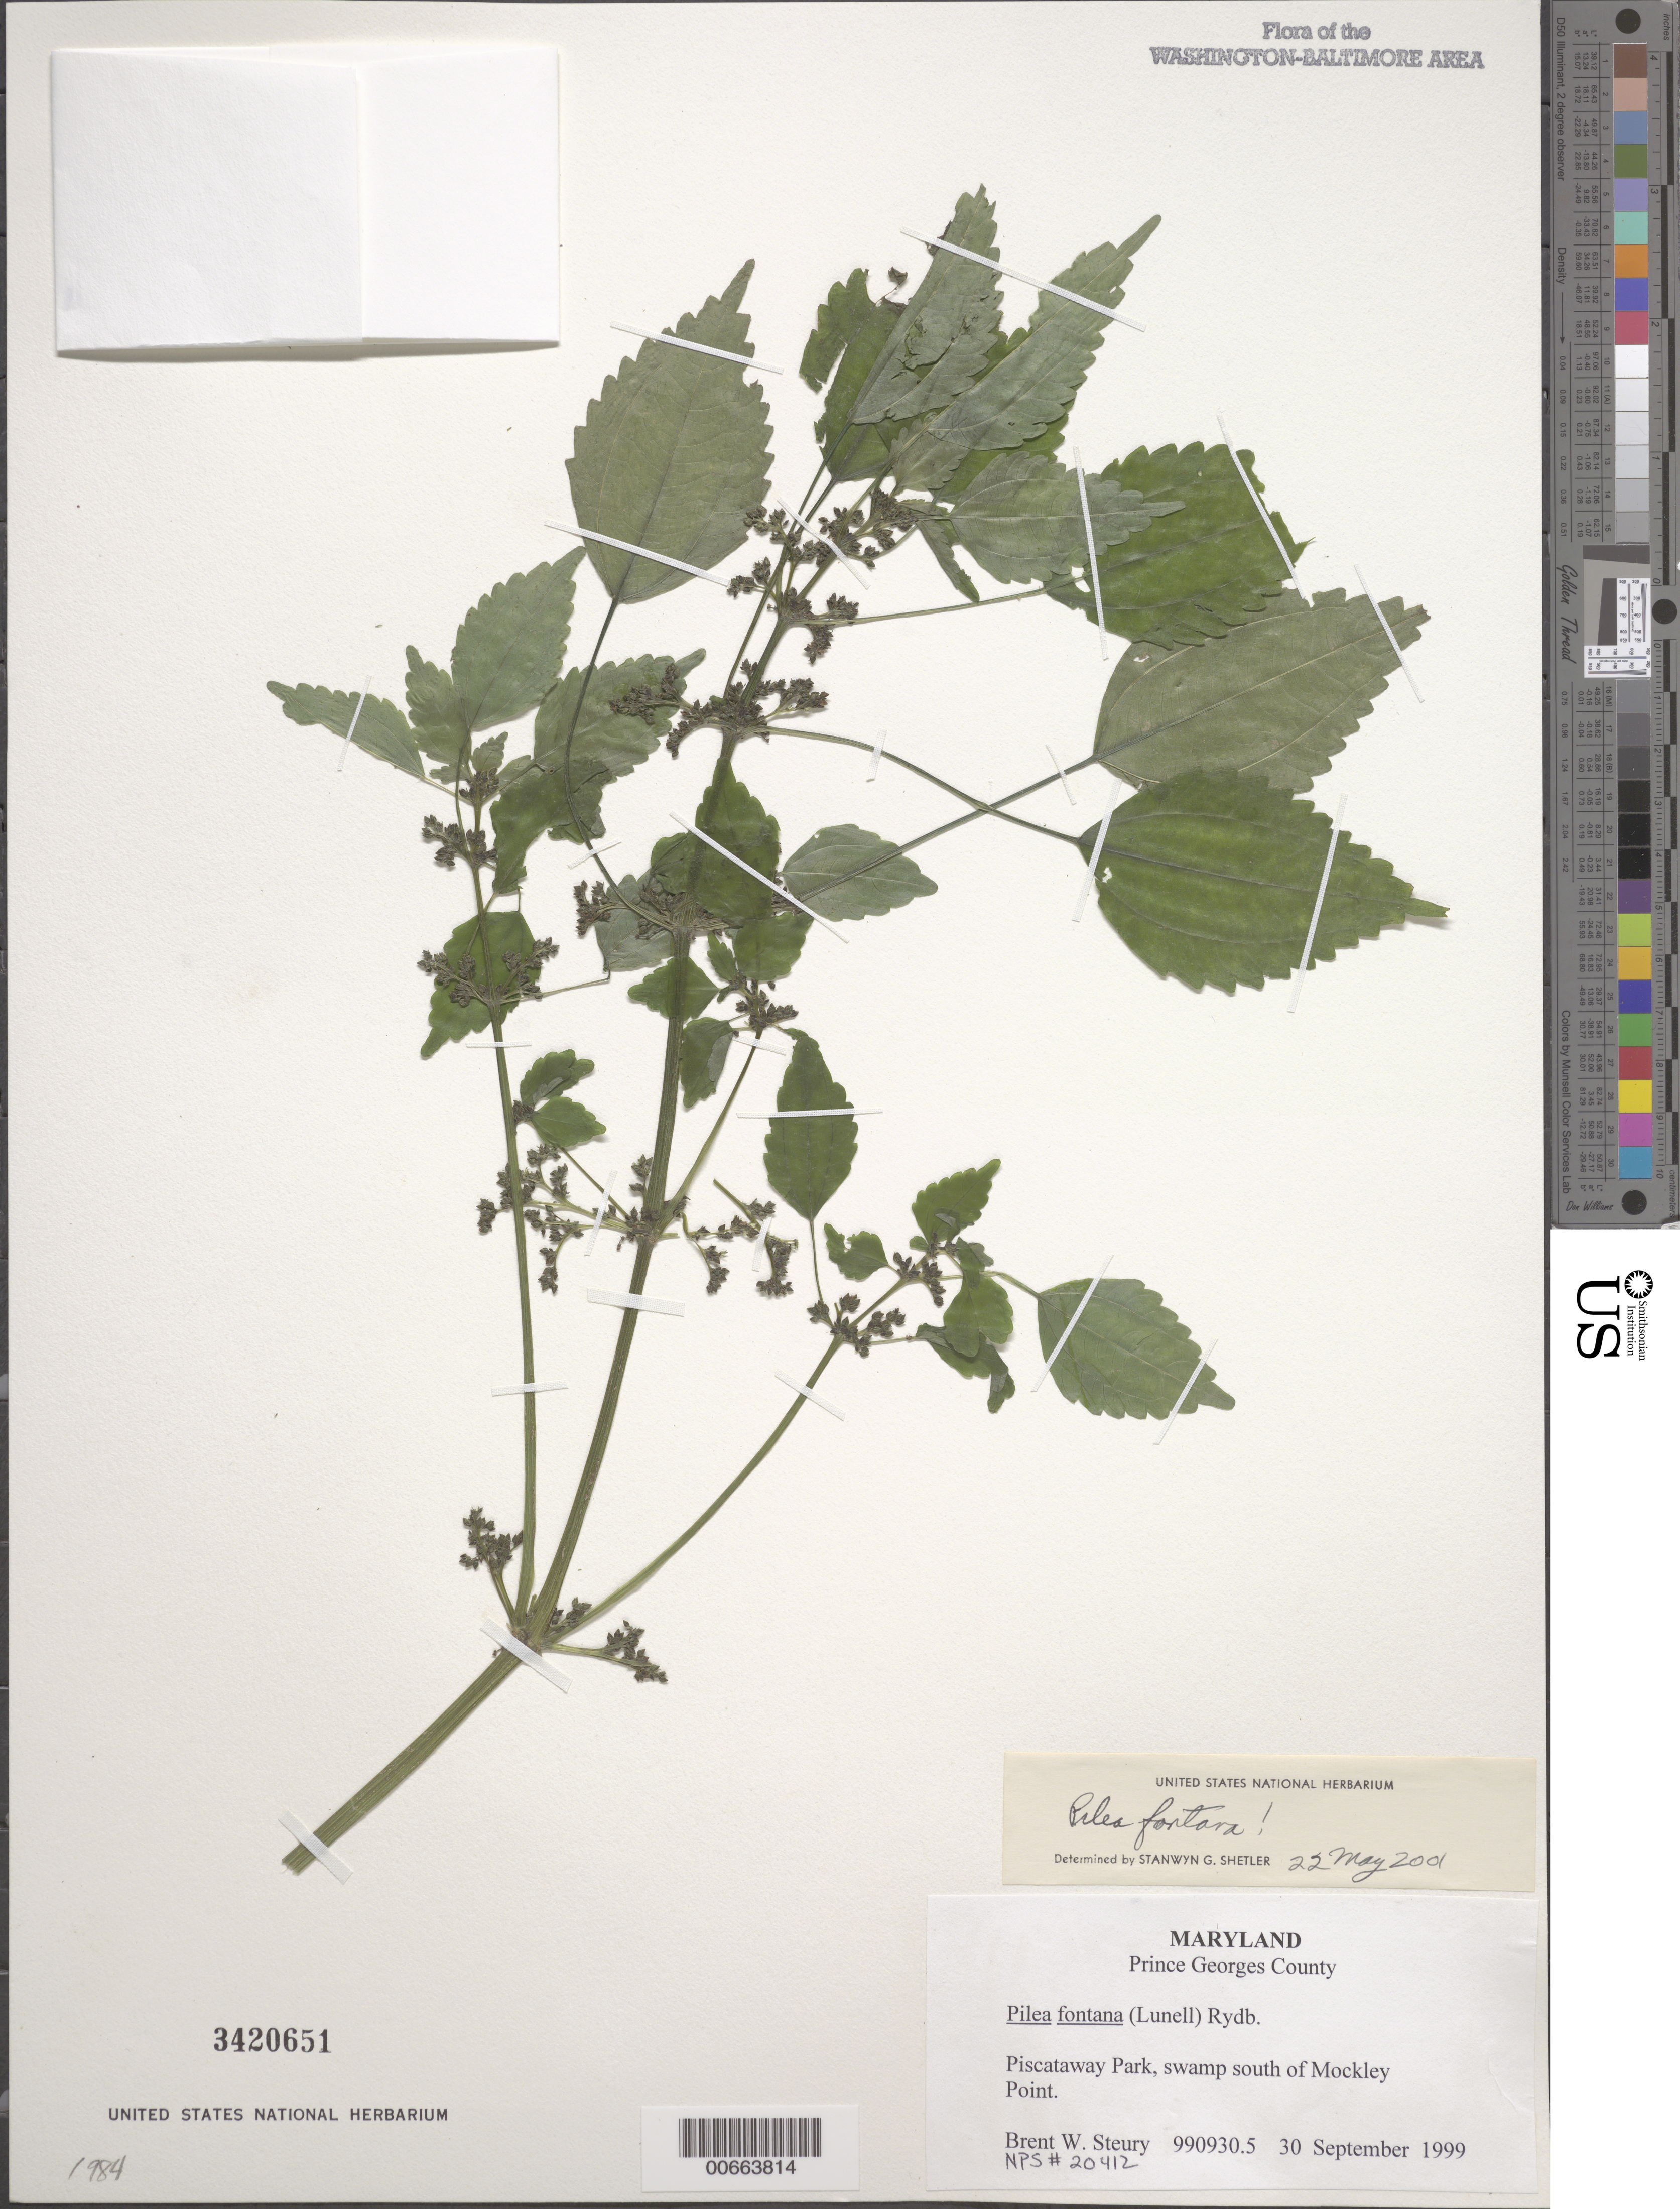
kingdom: Plantae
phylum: Tracheophyta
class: Magnoliopsida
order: Rosales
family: Urticaceae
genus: Pilea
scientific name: Pilea fontana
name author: (Lunell) Rydb.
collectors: B. Steury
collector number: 990930.5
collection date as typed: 30 Sep 1999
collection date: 1999-09-30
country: United States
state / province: Maryland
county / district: Prince George's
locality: Piscataway Park, south of Mockley Point.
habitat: Swamp.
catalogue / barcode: US 3420651